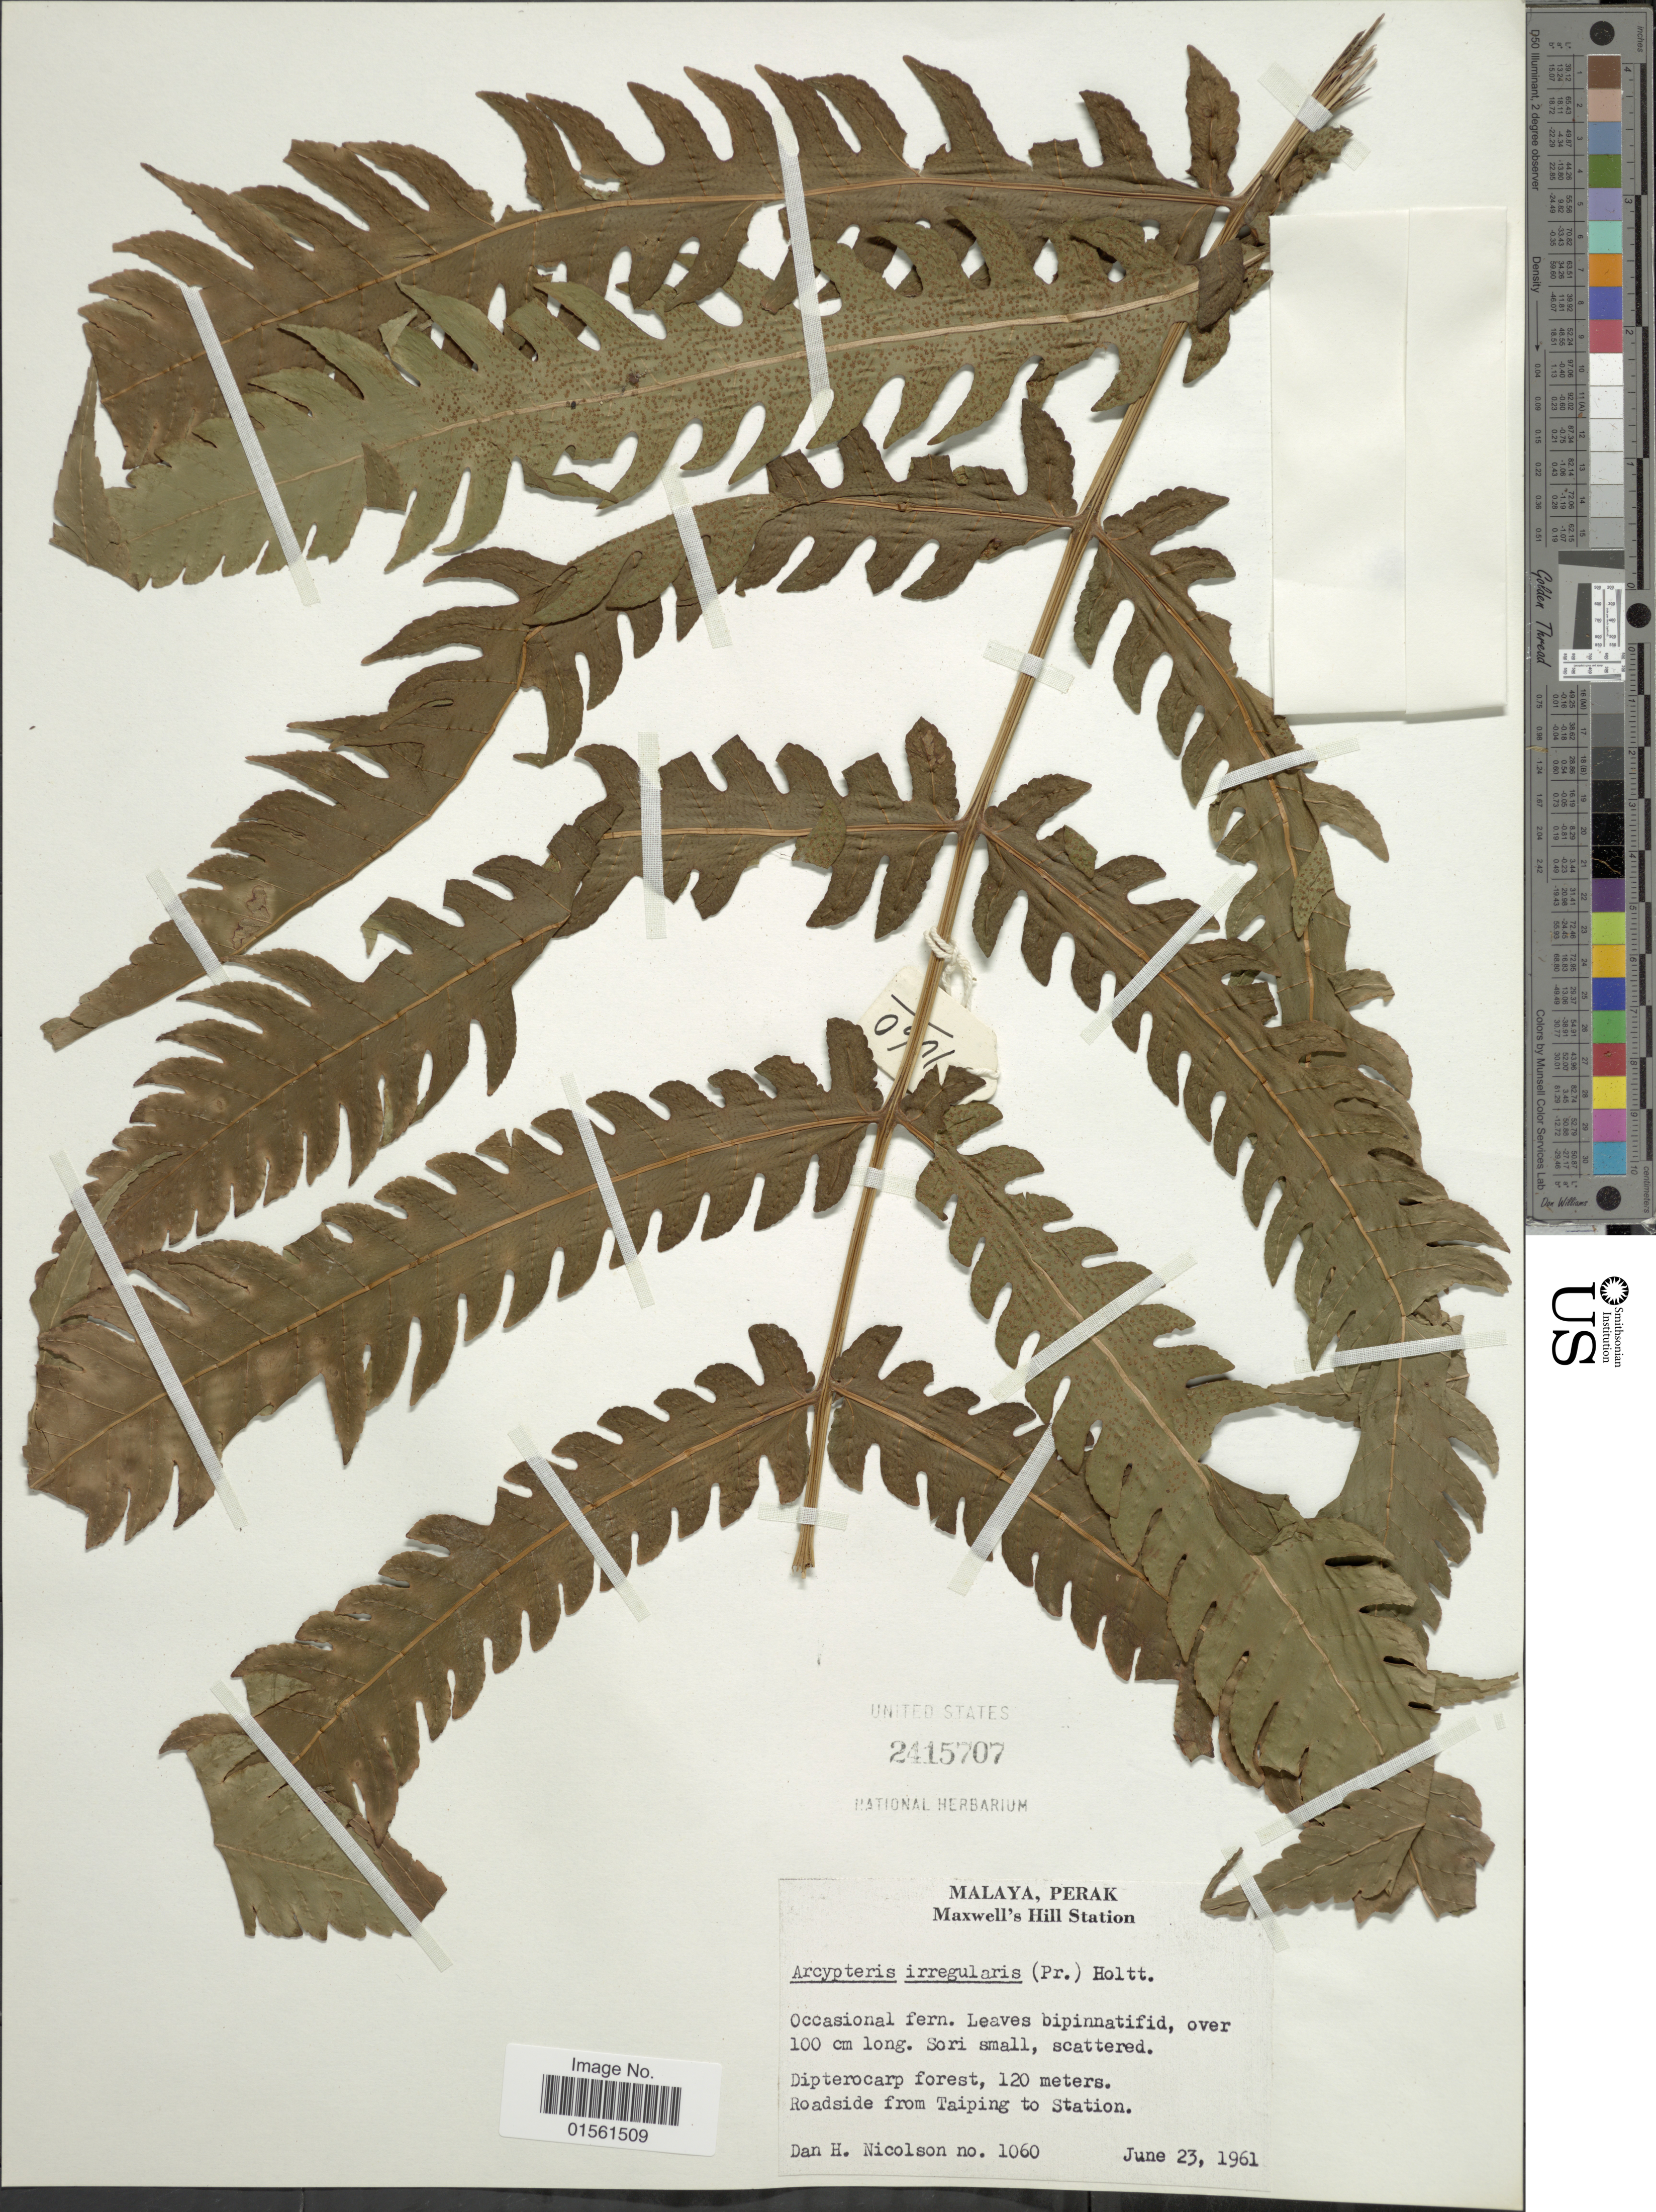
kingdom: Plantae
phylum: Tracheophyta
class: Polypodiopsida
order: Polypodiales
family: Dryopteridaceae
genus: Pleocnemia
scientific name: Pleocnemia irregularis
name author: (C. Presl) Holttum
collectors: D. H. Nicolson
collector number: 1060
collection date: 1961-06-23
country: Malaysia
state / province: Perak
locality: Maxwell's Hill Station, Dipterocarp forest, roadside from Taiping to Station.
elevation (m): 120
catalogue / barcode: US 2415707